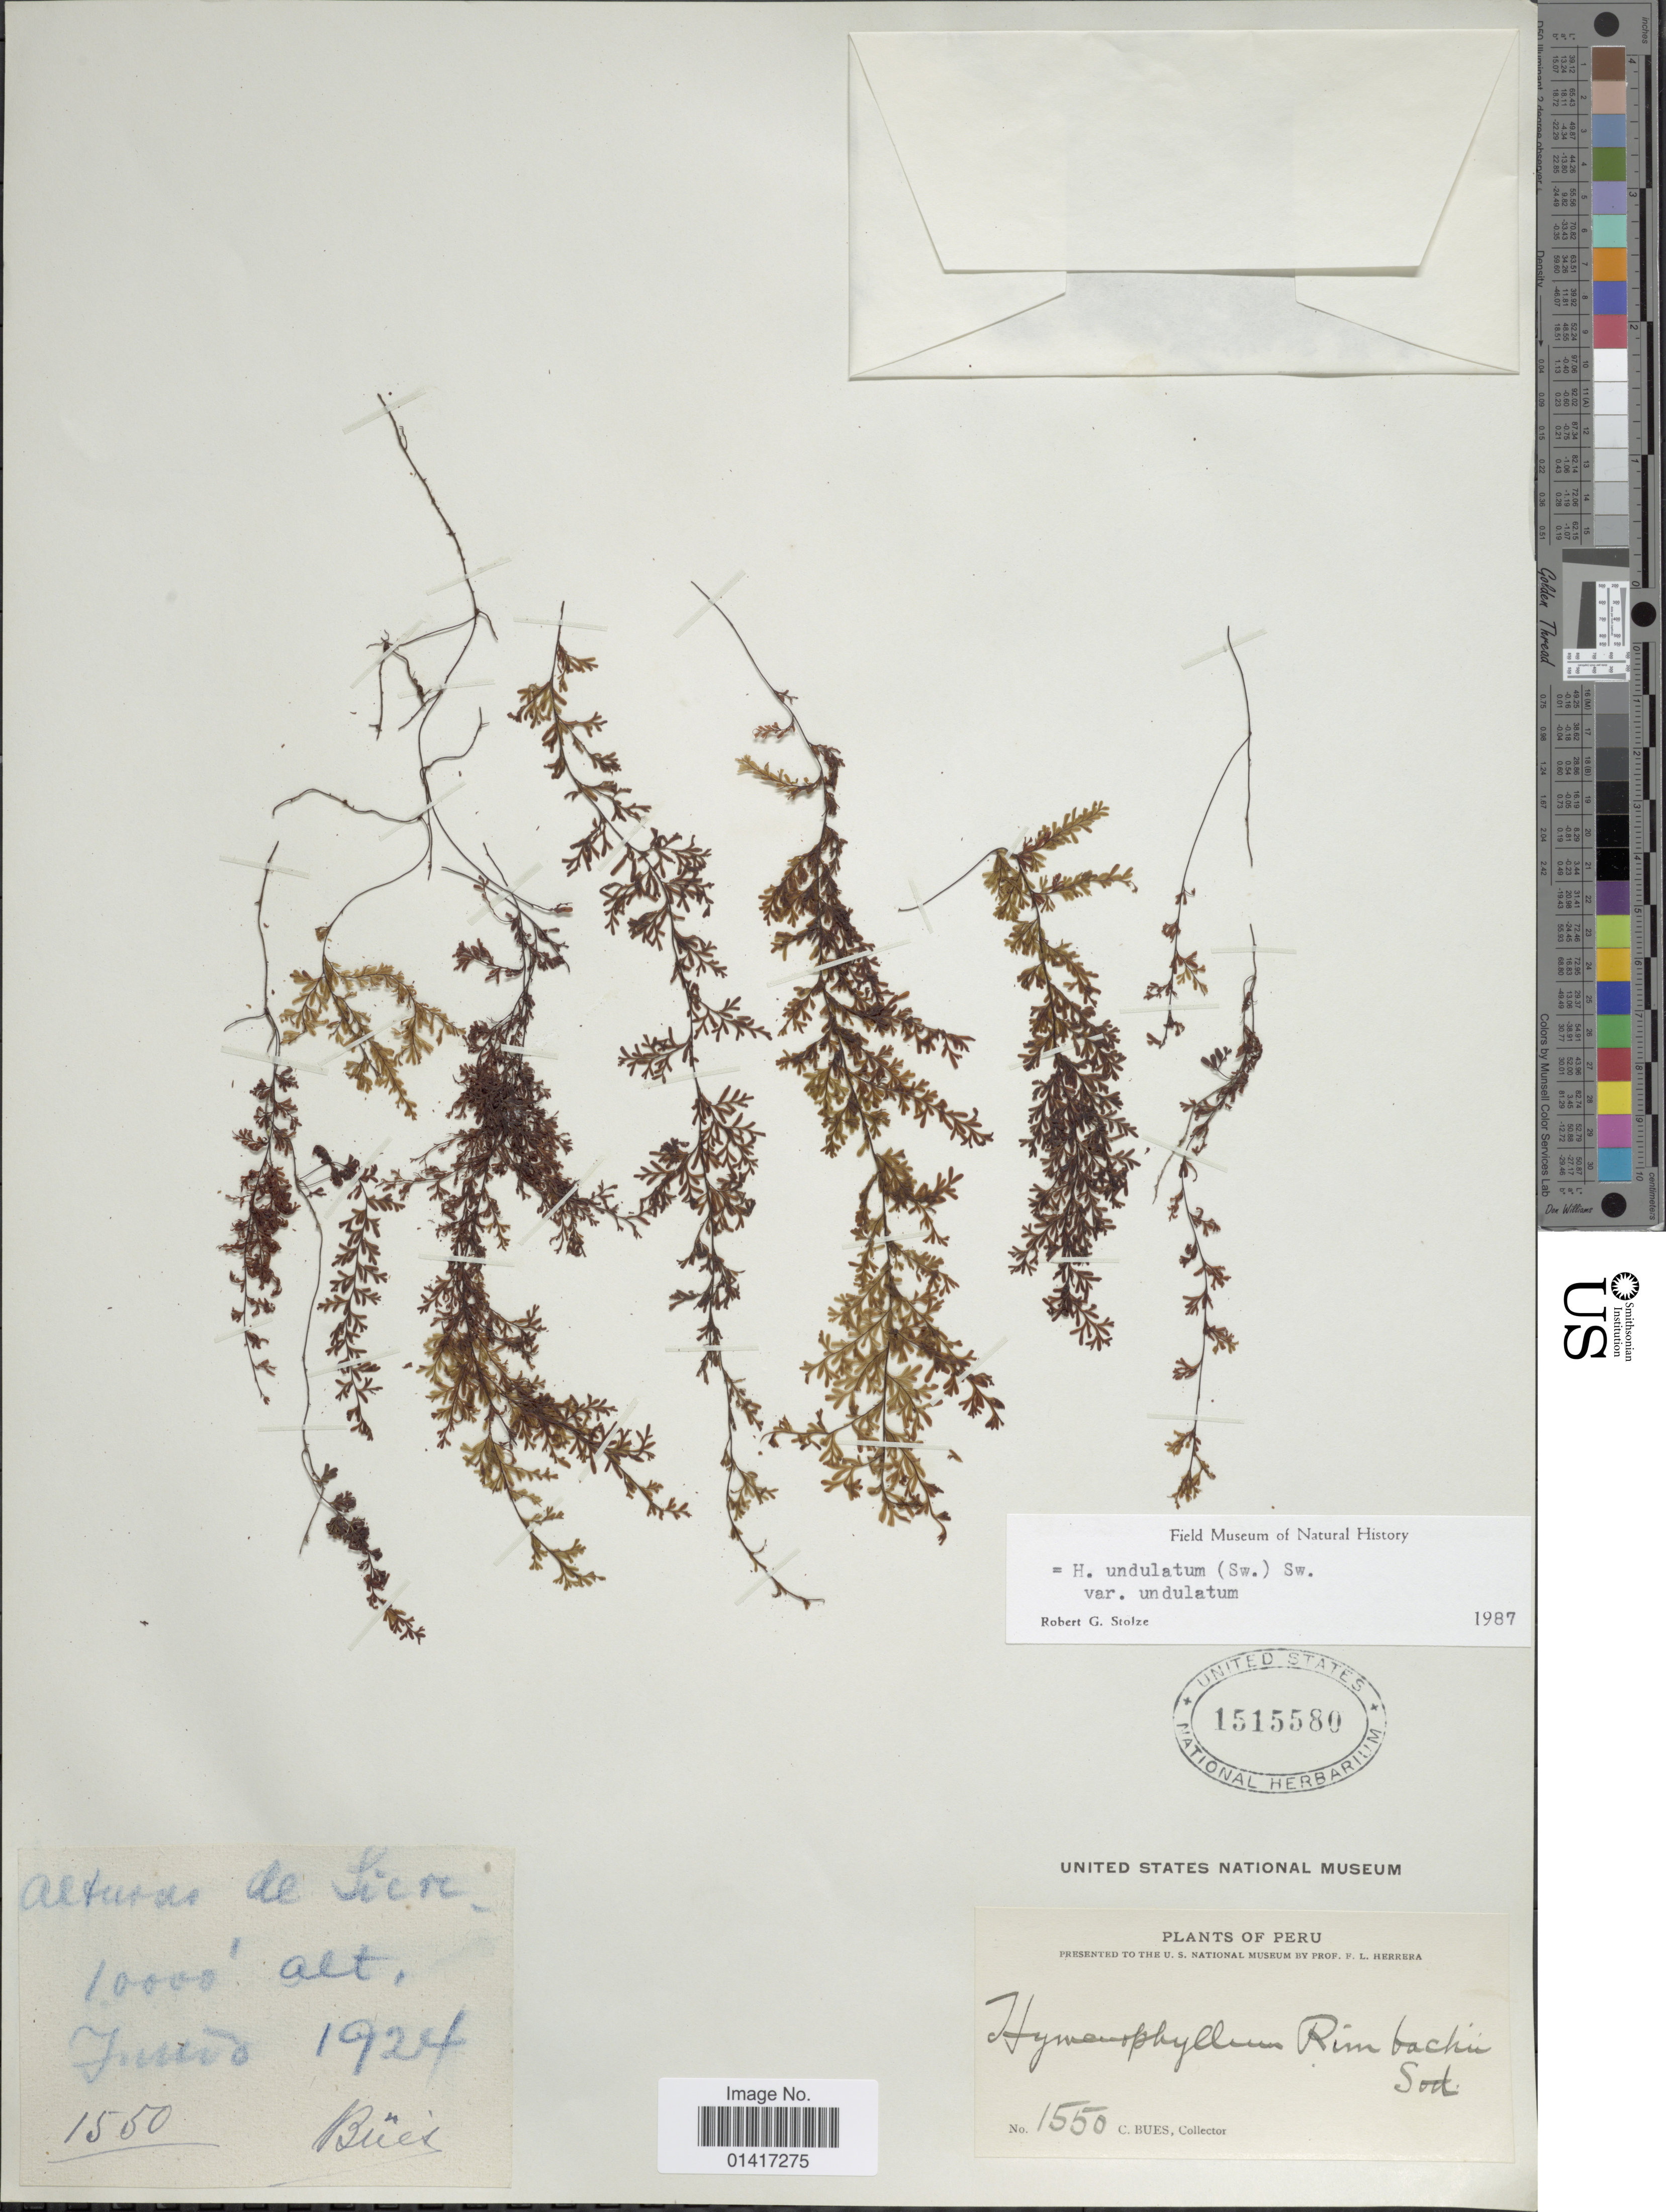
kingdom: Plantae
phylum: Tracheophyta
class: Polypodiopsida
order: Hymenophyllales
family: Hymenophyllaceae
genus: Hymenophyllum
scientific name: Hymenophyllum undulatum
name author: (Sw.) Sw.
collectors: C. Bues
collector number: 1550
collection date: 1924-06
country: Peru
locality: Alturas de Sierra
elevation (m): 3048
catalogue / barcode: US 1515580